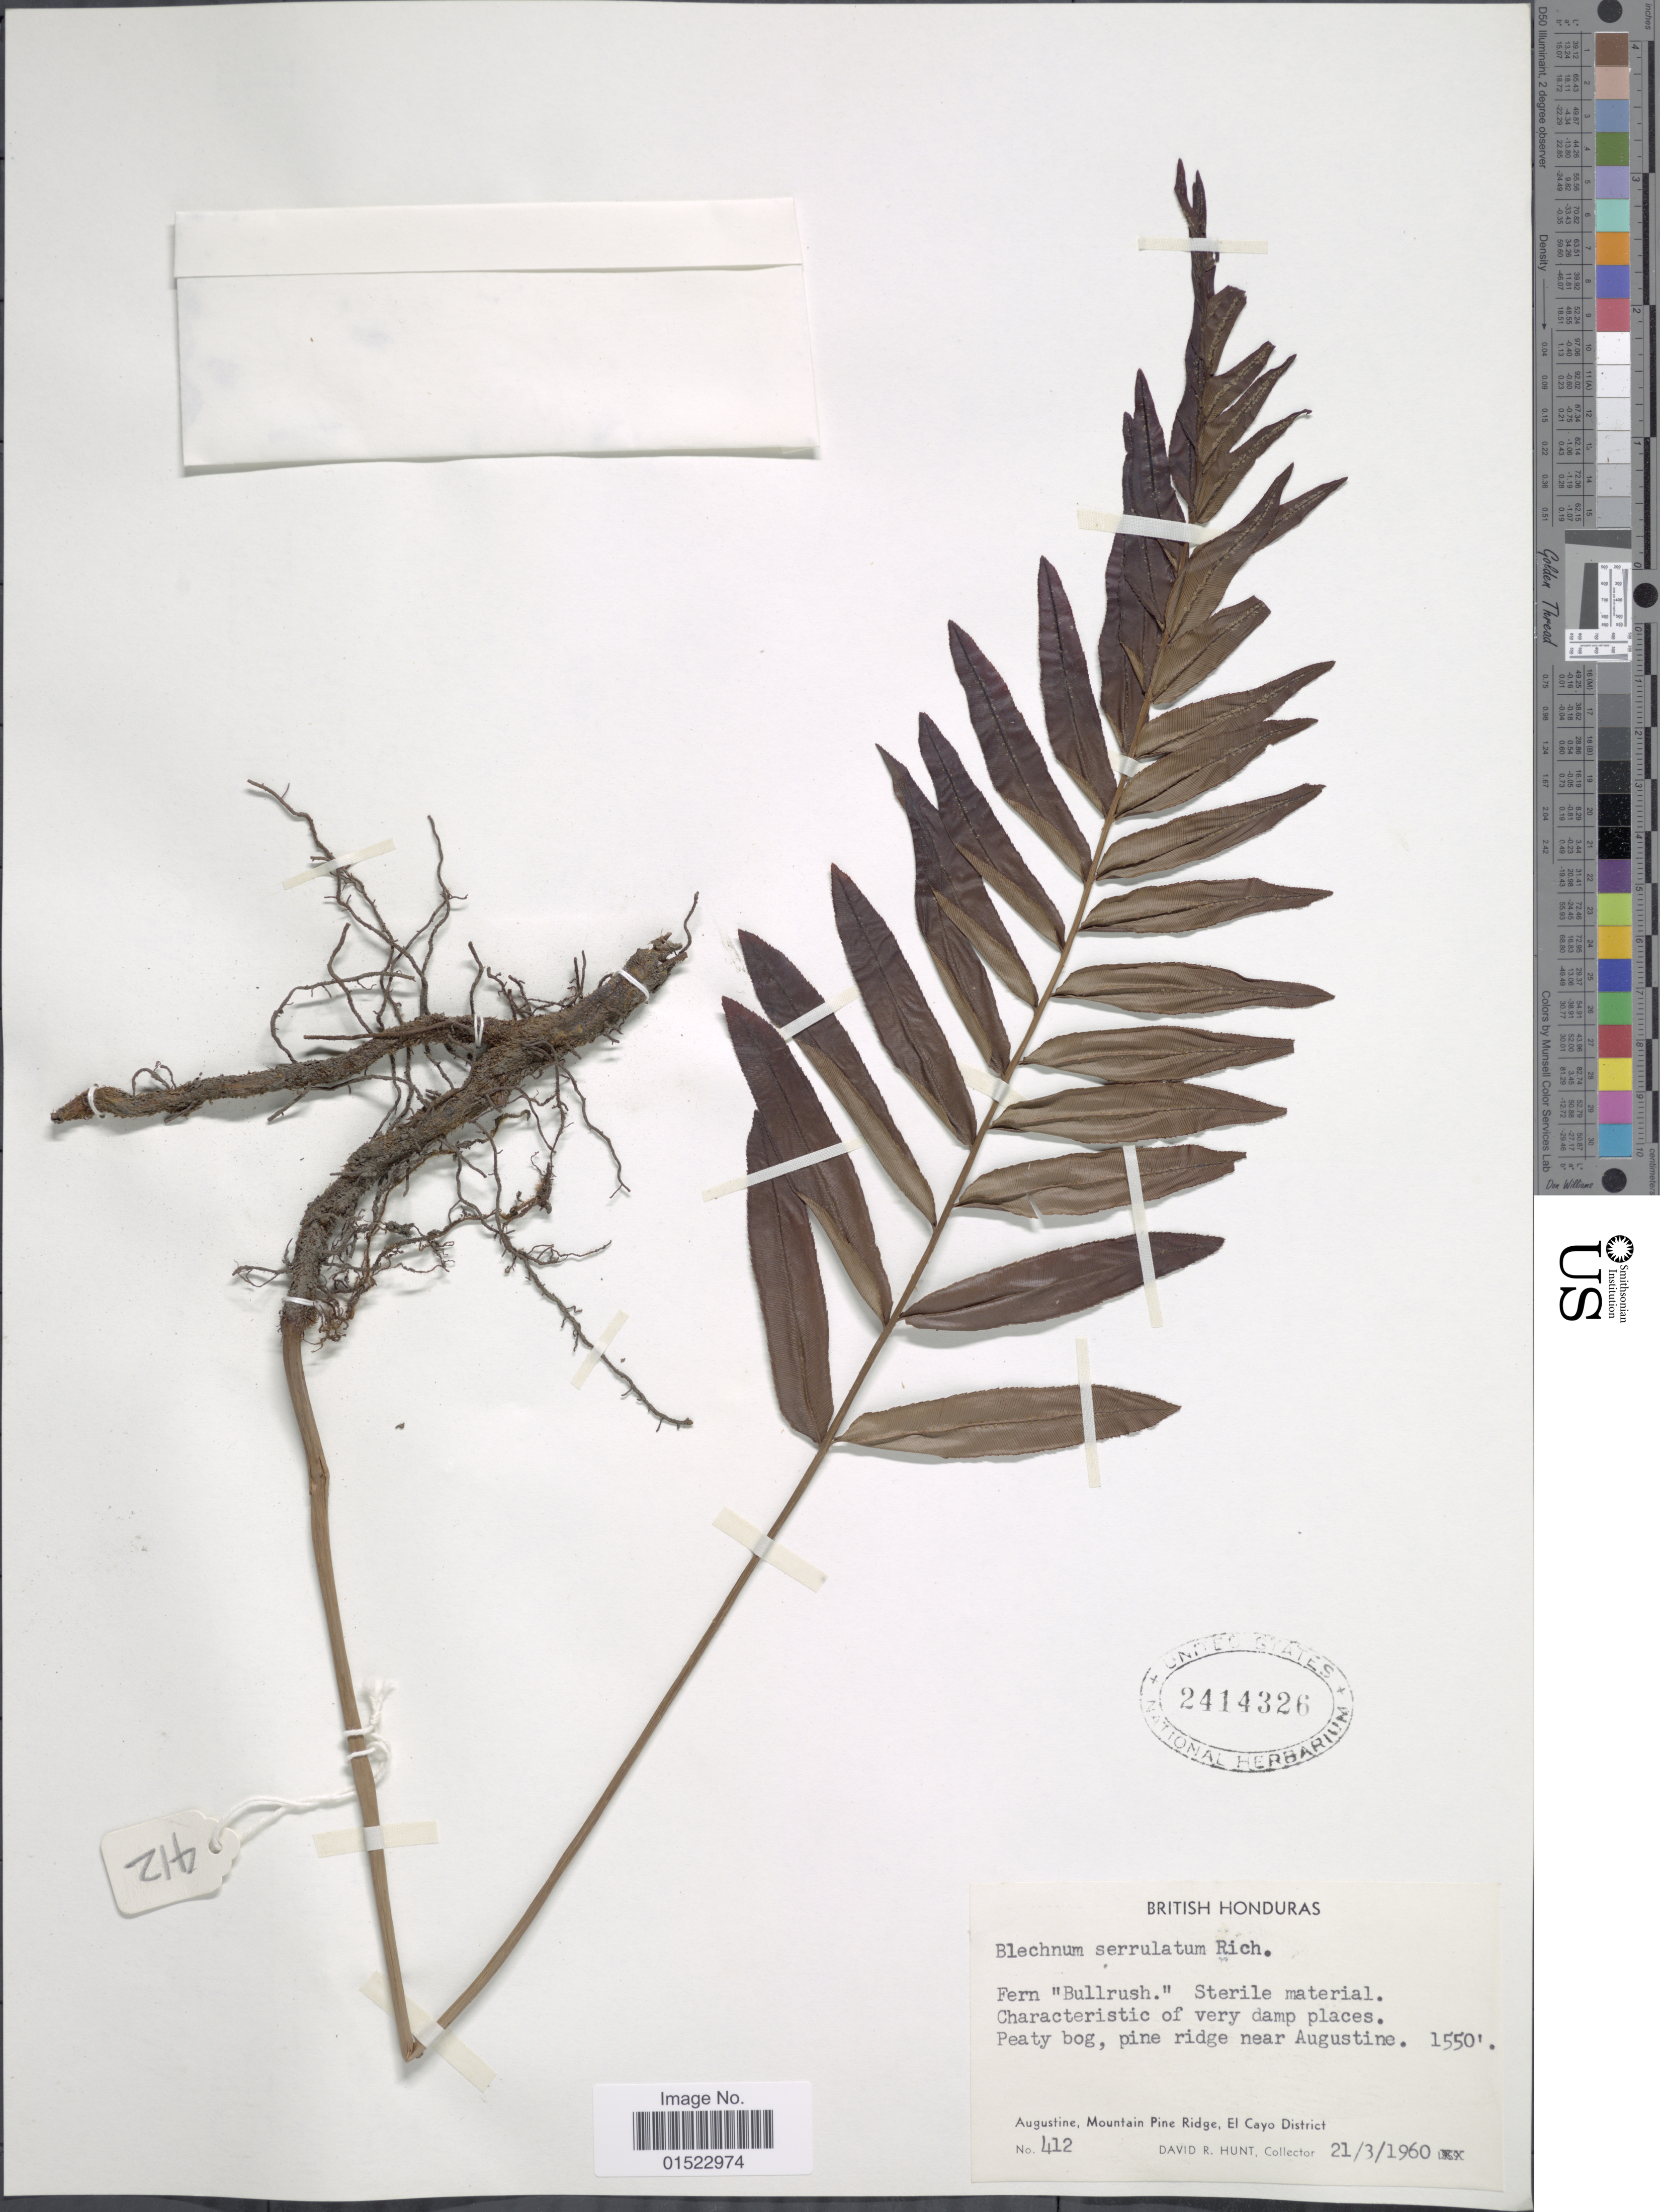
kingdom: Plantae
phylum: Tracheophyta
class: Polypodiopsida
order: Polypodiales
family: Blechnaceae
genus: Telmatoblechnum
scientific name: Telmatoblechnum serrulatum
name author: (Rich.) Perrie et al.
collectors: D. R. Hunt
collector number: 412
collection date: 1960-03-21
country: Belize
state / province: Cayo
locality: British Honduras, Augustine, Mountain Pine Ridge, Peaty bog, pine ridge near Augustine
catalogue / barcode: US 2414326